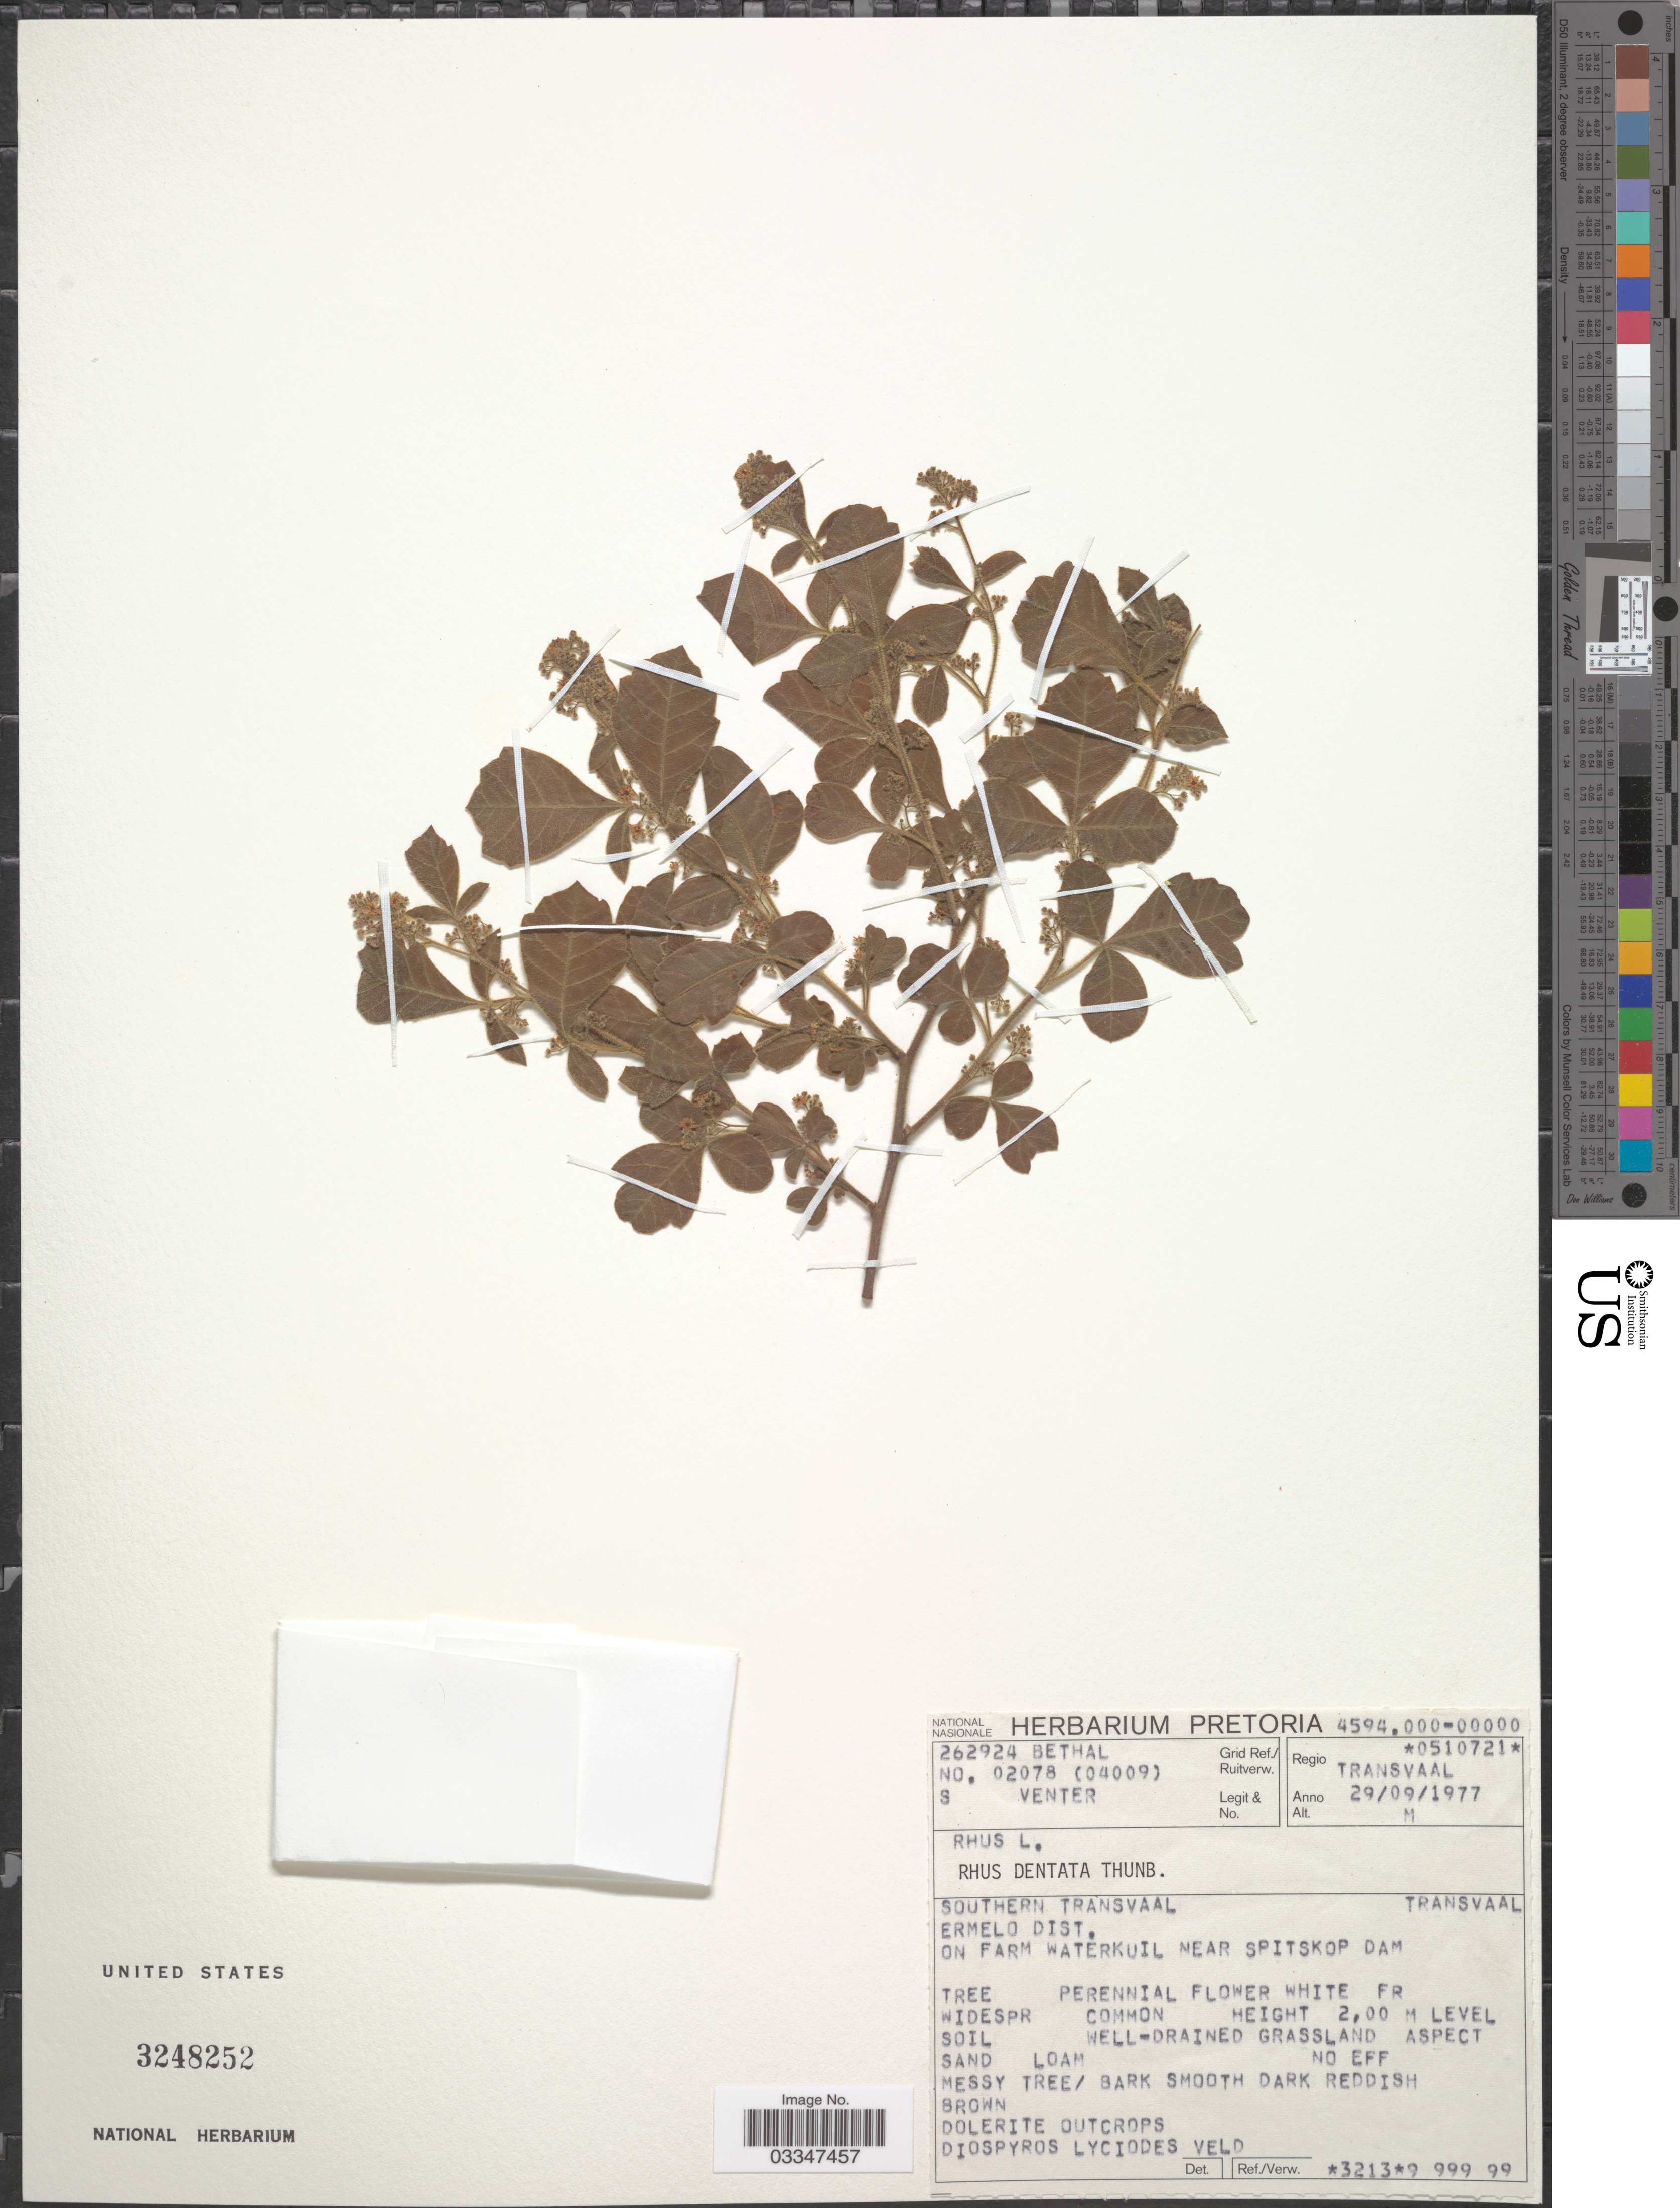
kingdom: Plantae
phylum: Tracheophyta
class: Magnoliopsida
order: Sapindales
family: Anacardiaceae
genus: Rhus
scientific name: Rhus dentata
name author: Thunb.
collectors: S. Venter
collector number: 02078 (04009)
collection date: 1977-09-29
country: South Africa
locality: Regio Transvaal. Grid Ref./ Ruitverw. 262924 Bethal. Southern Transvaal. Transvaal Ermelo Dist. On Farm Waterkuil near Spitskop Dam.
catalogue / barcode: US 3248252